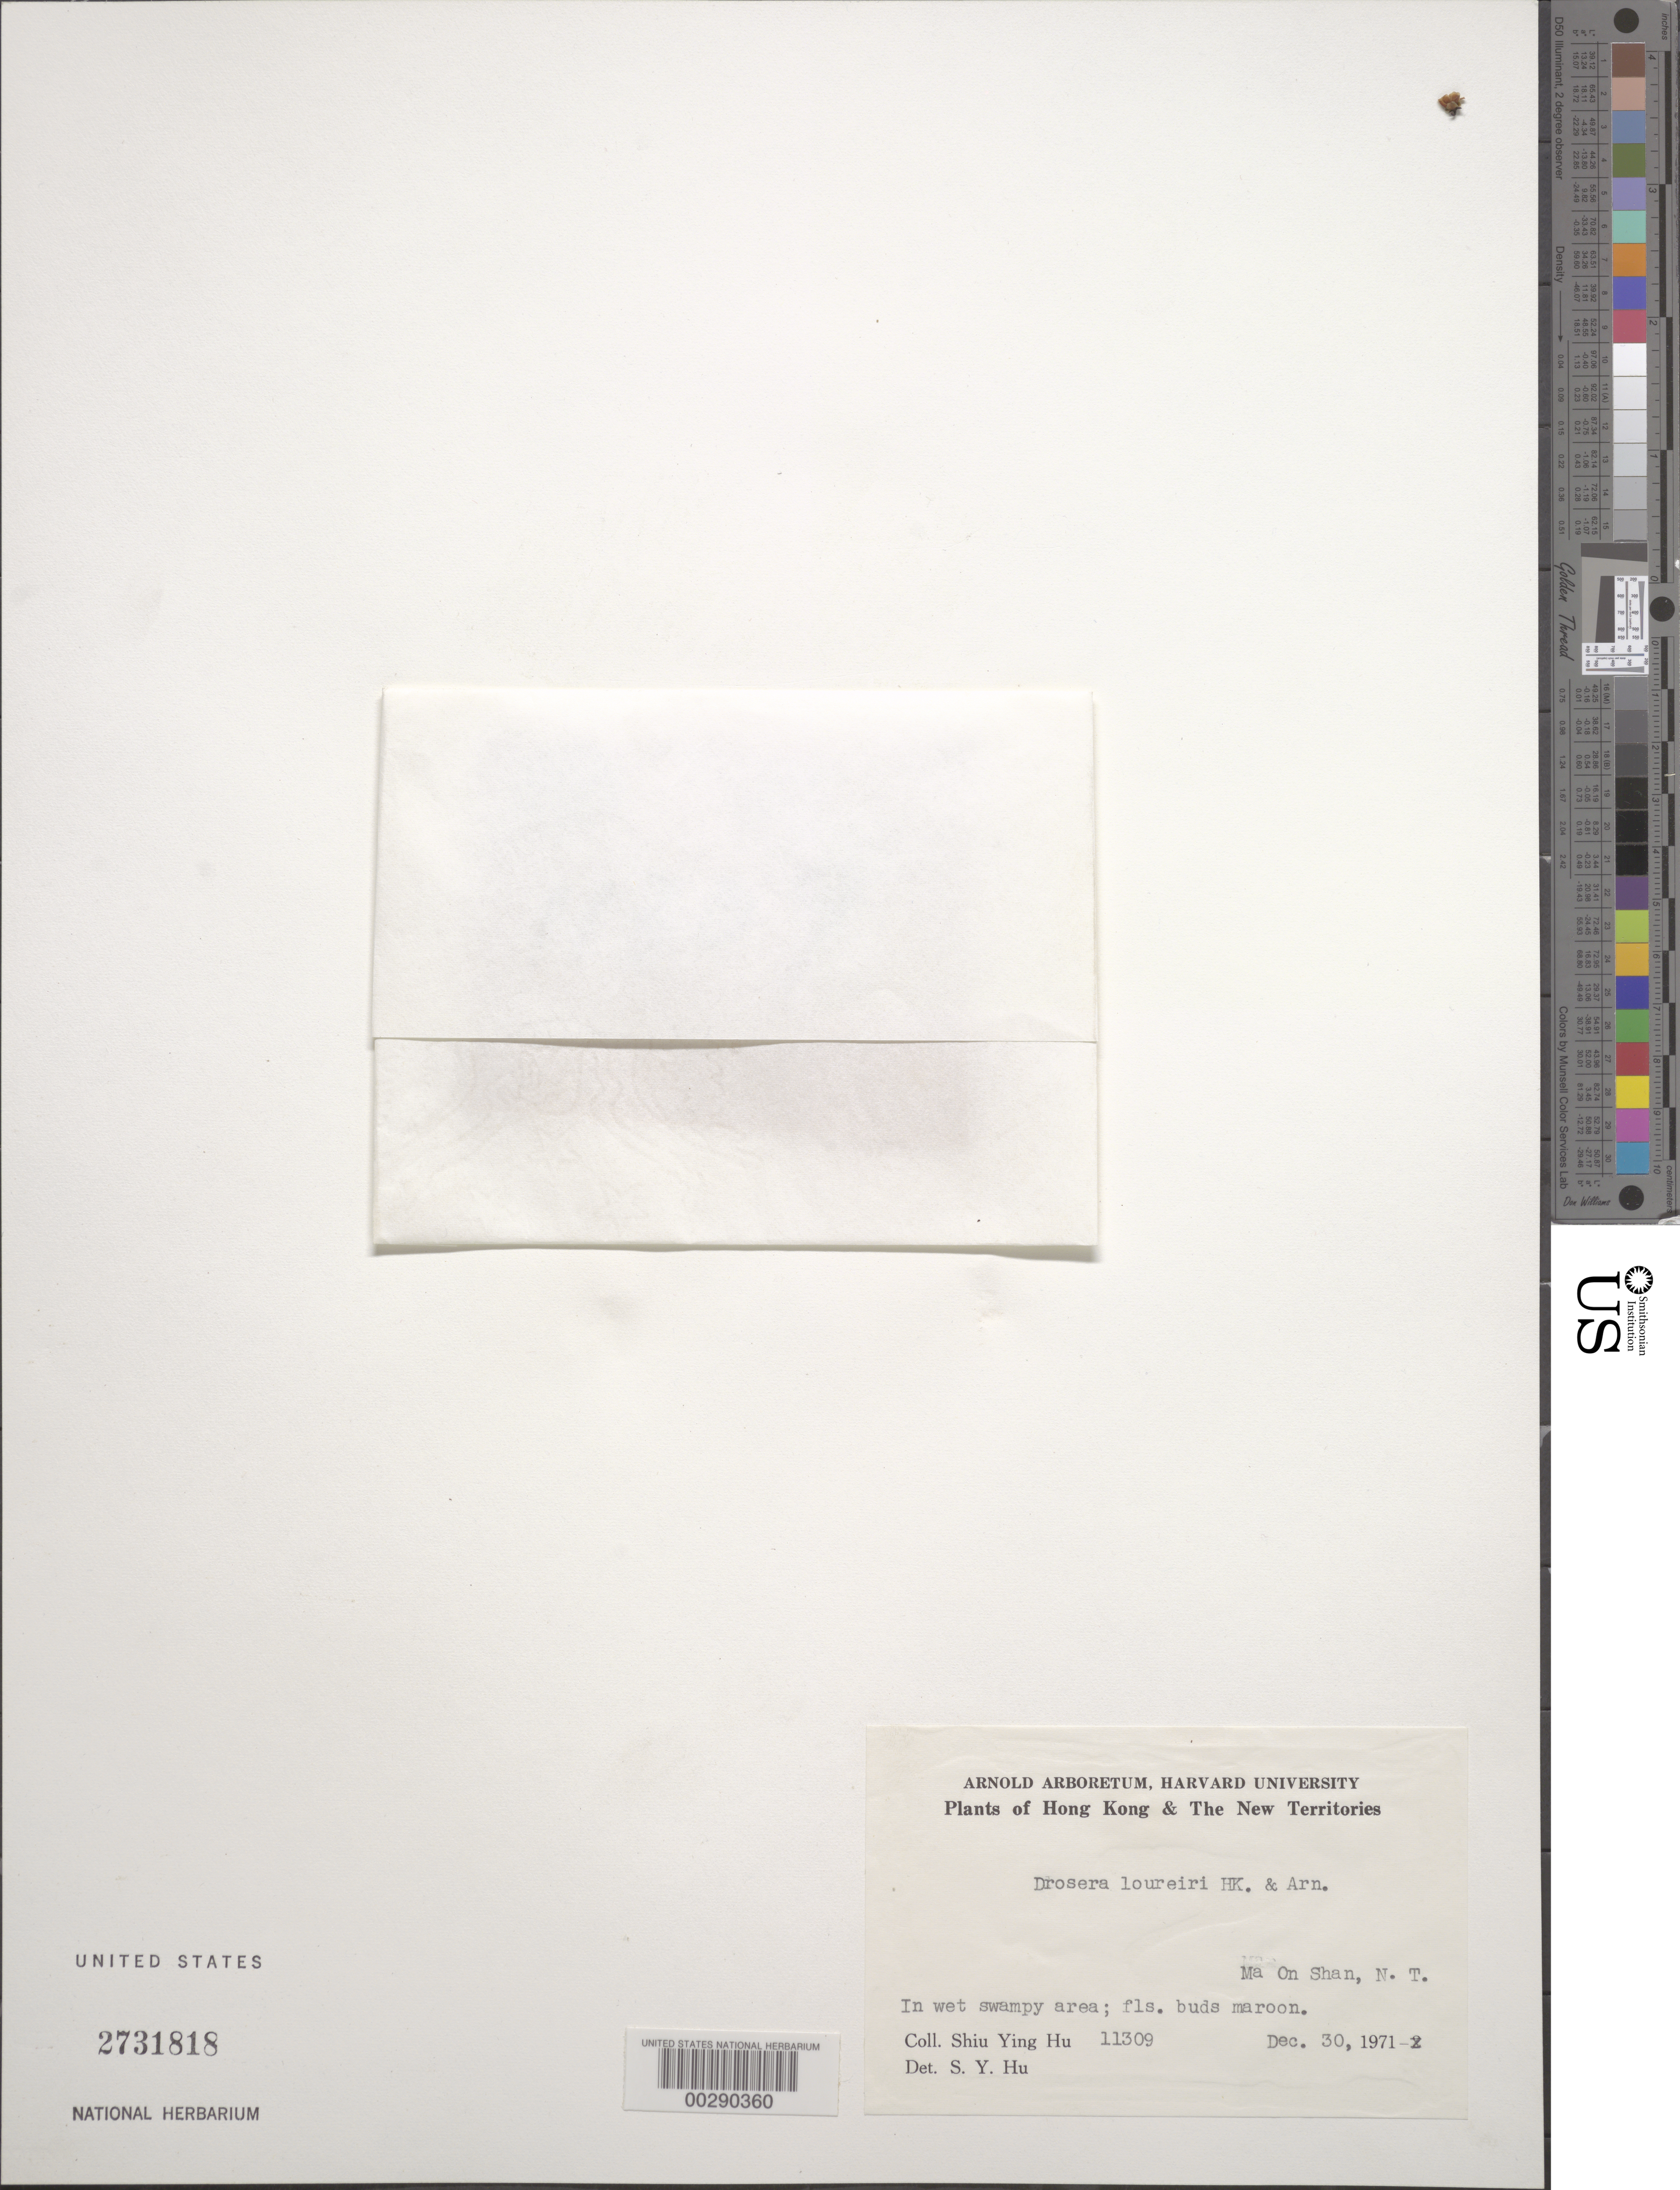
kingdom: Plantae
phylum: Tracheophyta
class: Magnoliopsida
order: Caryophyllales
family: Droseraceae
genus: Drosera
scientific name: Drosera loureiri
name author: Hook. & Arn.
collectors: S. Y. Hu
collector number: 11309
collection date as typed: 30 Dec 1971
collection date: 1971-12-30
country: China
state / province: Hong Kong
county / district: New Territories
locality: Ma on shan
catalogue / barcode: US 2731818